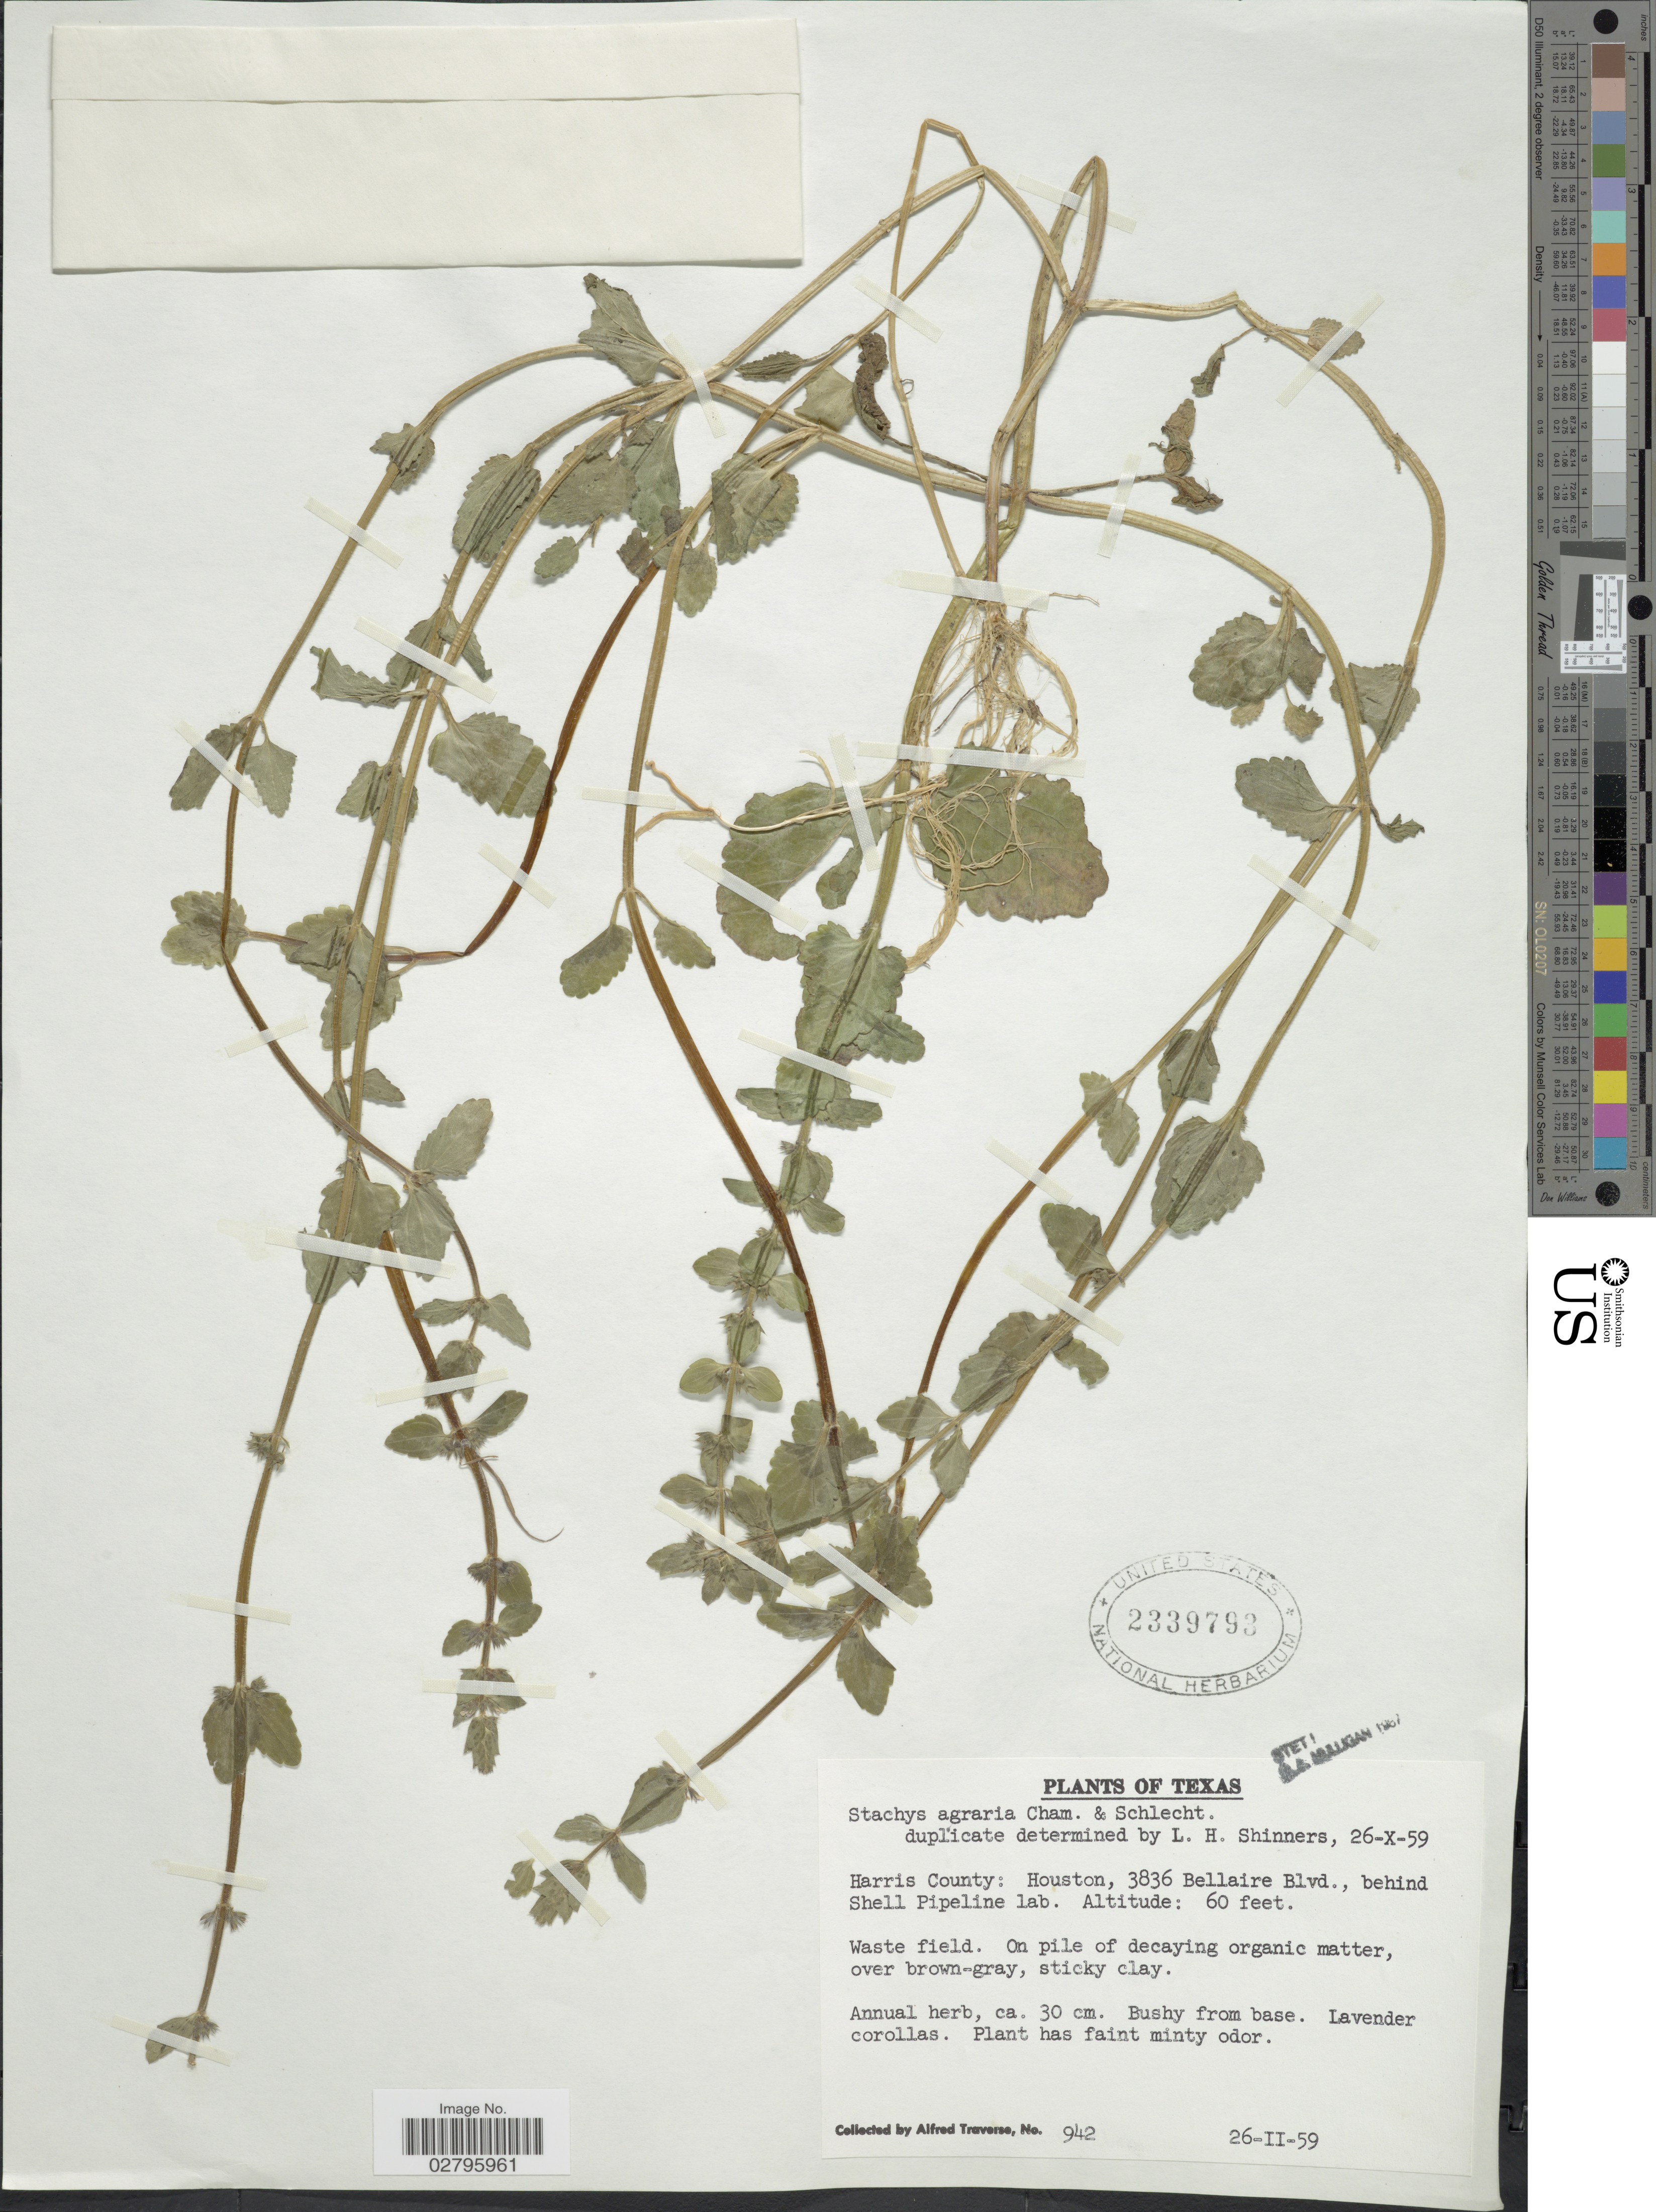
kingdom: Plantae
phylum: Tracheophyta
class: Magnoliopsida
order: Lamiales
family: Lamiaceae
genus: Stachys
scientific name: Stachys agraria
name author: Schltdl. & Cham.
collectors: A. Traverse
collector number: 942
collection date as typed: Transcribed d/m/y: 26/2/59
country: United States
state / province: Texas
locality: Harris County: Houston, 3836 Bellaire Blvd., behind Shell Pipeline lab.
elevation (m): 18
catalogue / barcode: US 2339793